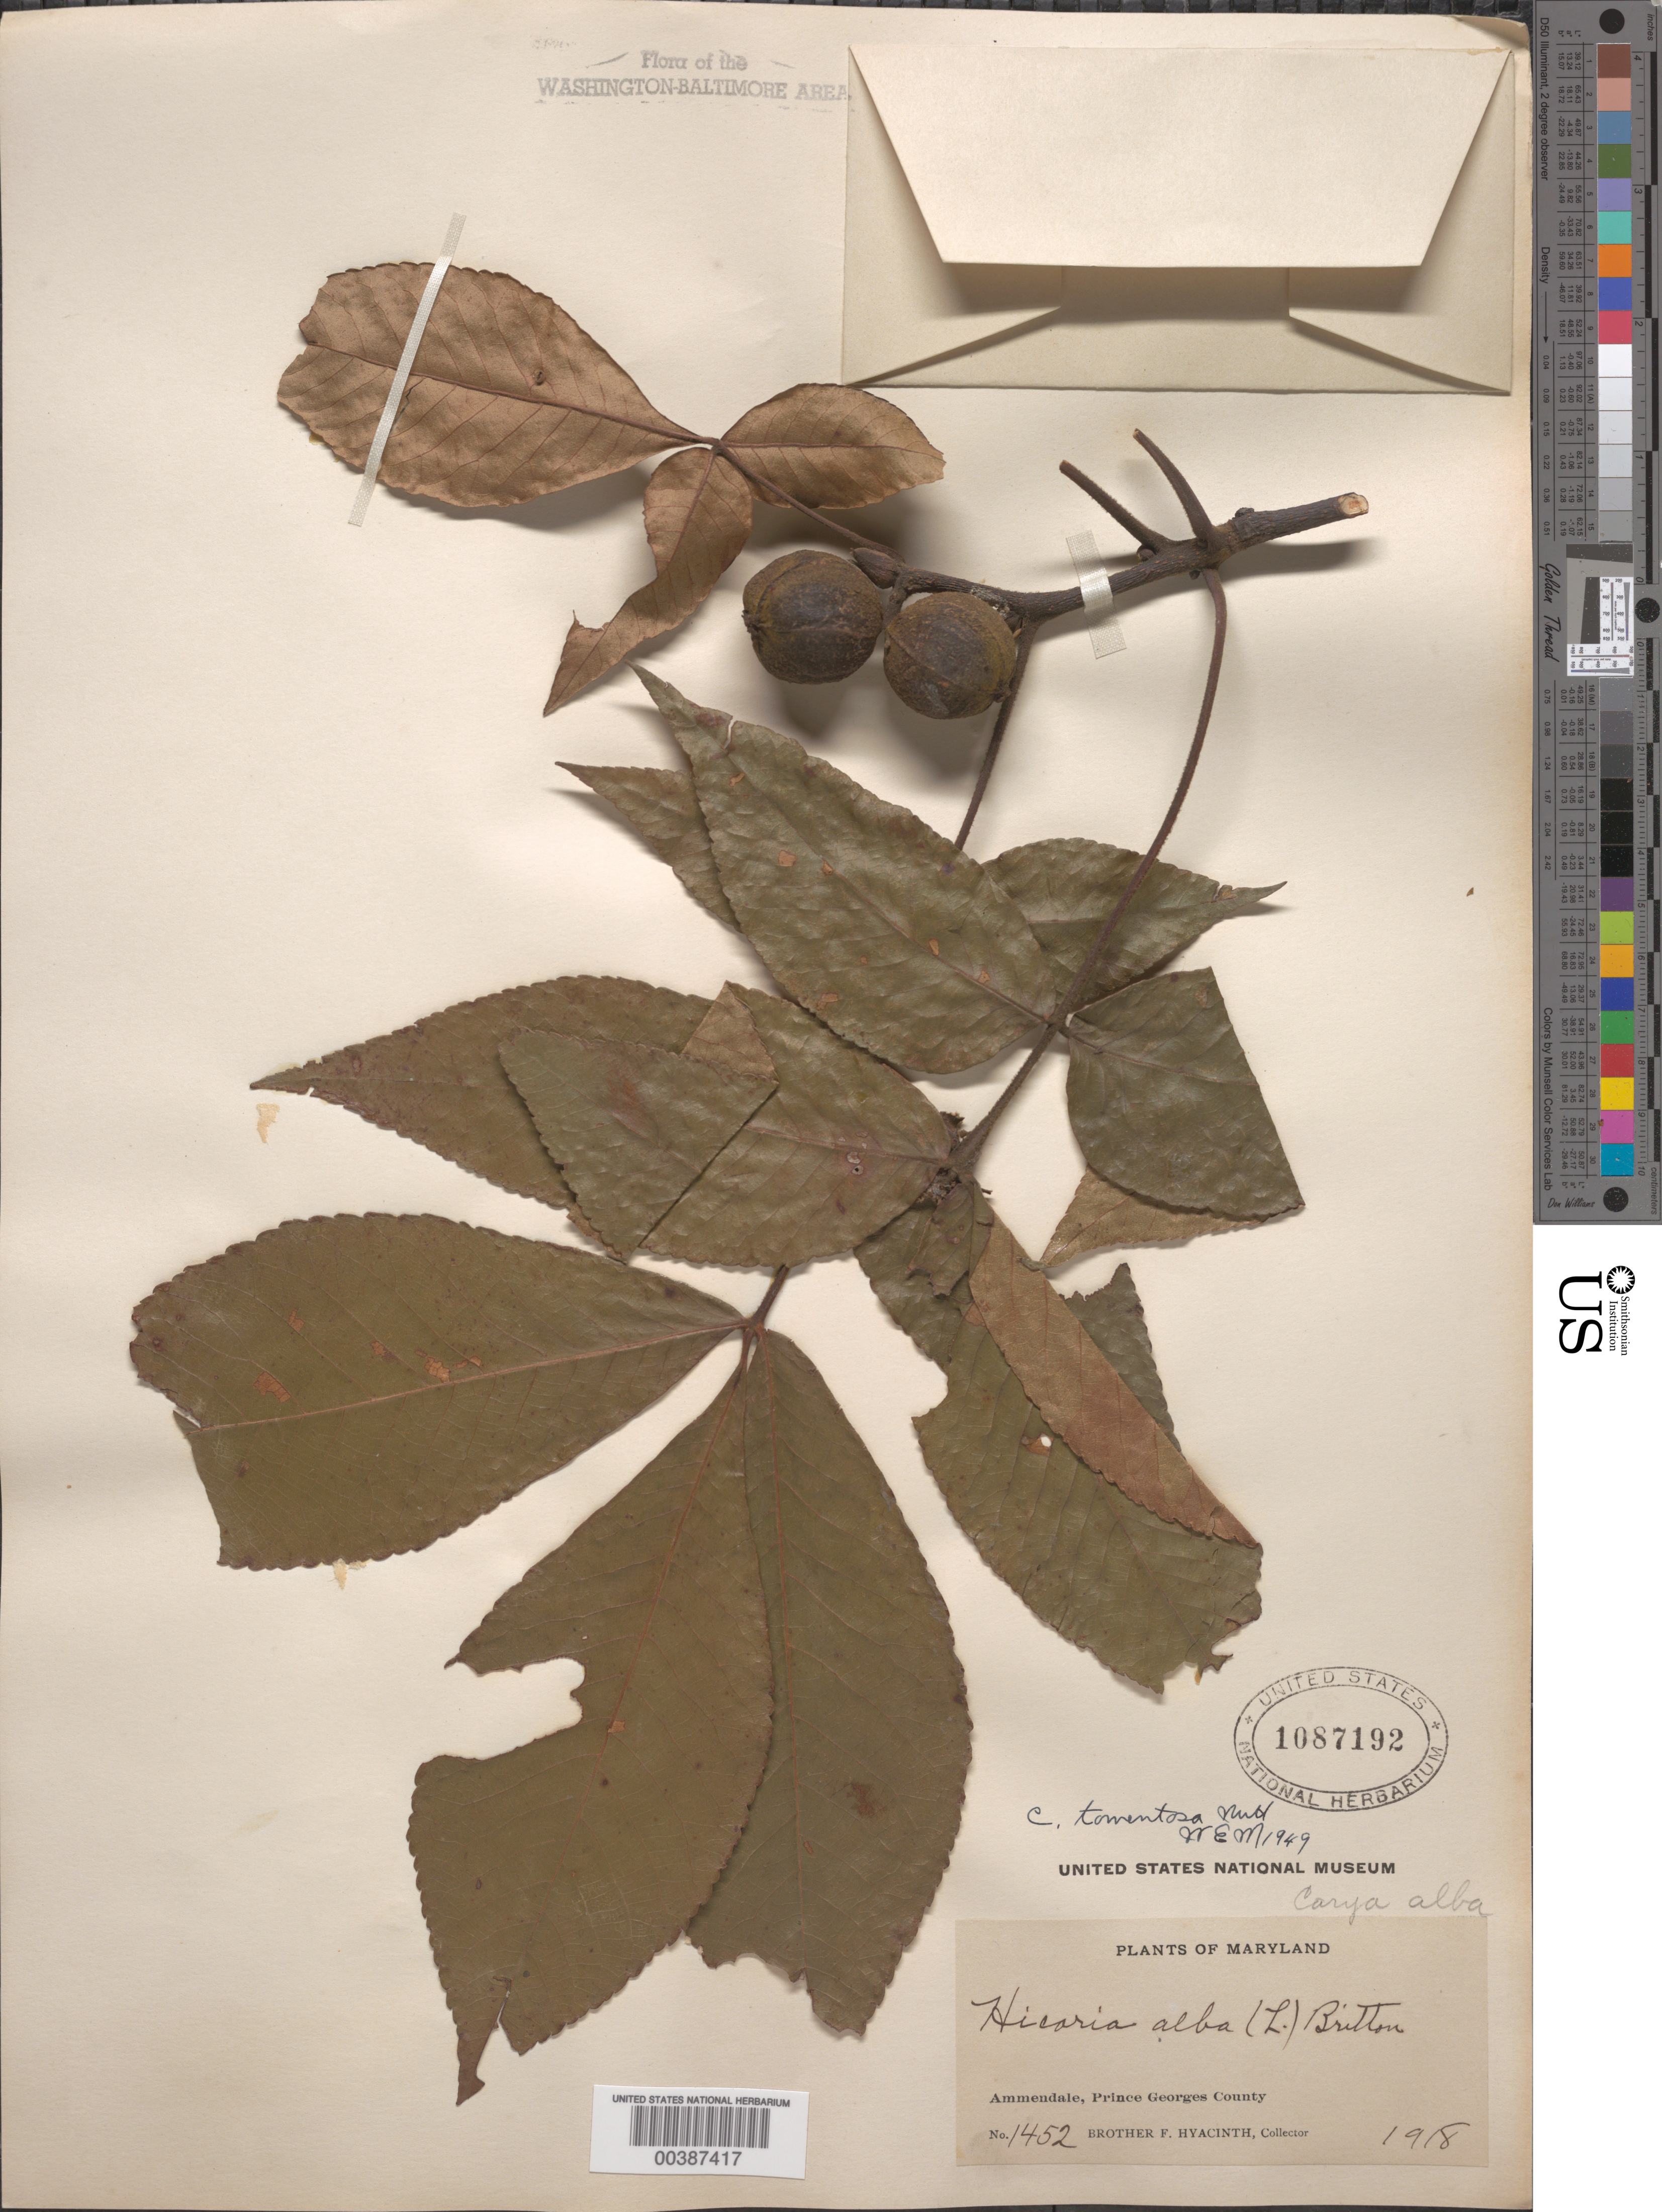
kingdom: Plantae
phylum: Tracheophyta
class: Magnoliopsida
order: Fagales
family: Juglandaceae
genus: Carya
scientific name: Carya tomentosa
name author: (Lam.) Nutt.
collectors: F. Hyacinth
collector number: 1452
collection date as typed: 1918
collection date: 1918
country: United States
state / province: Maryland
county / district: Prince George's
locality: Ammendale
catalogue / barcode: US 1087192